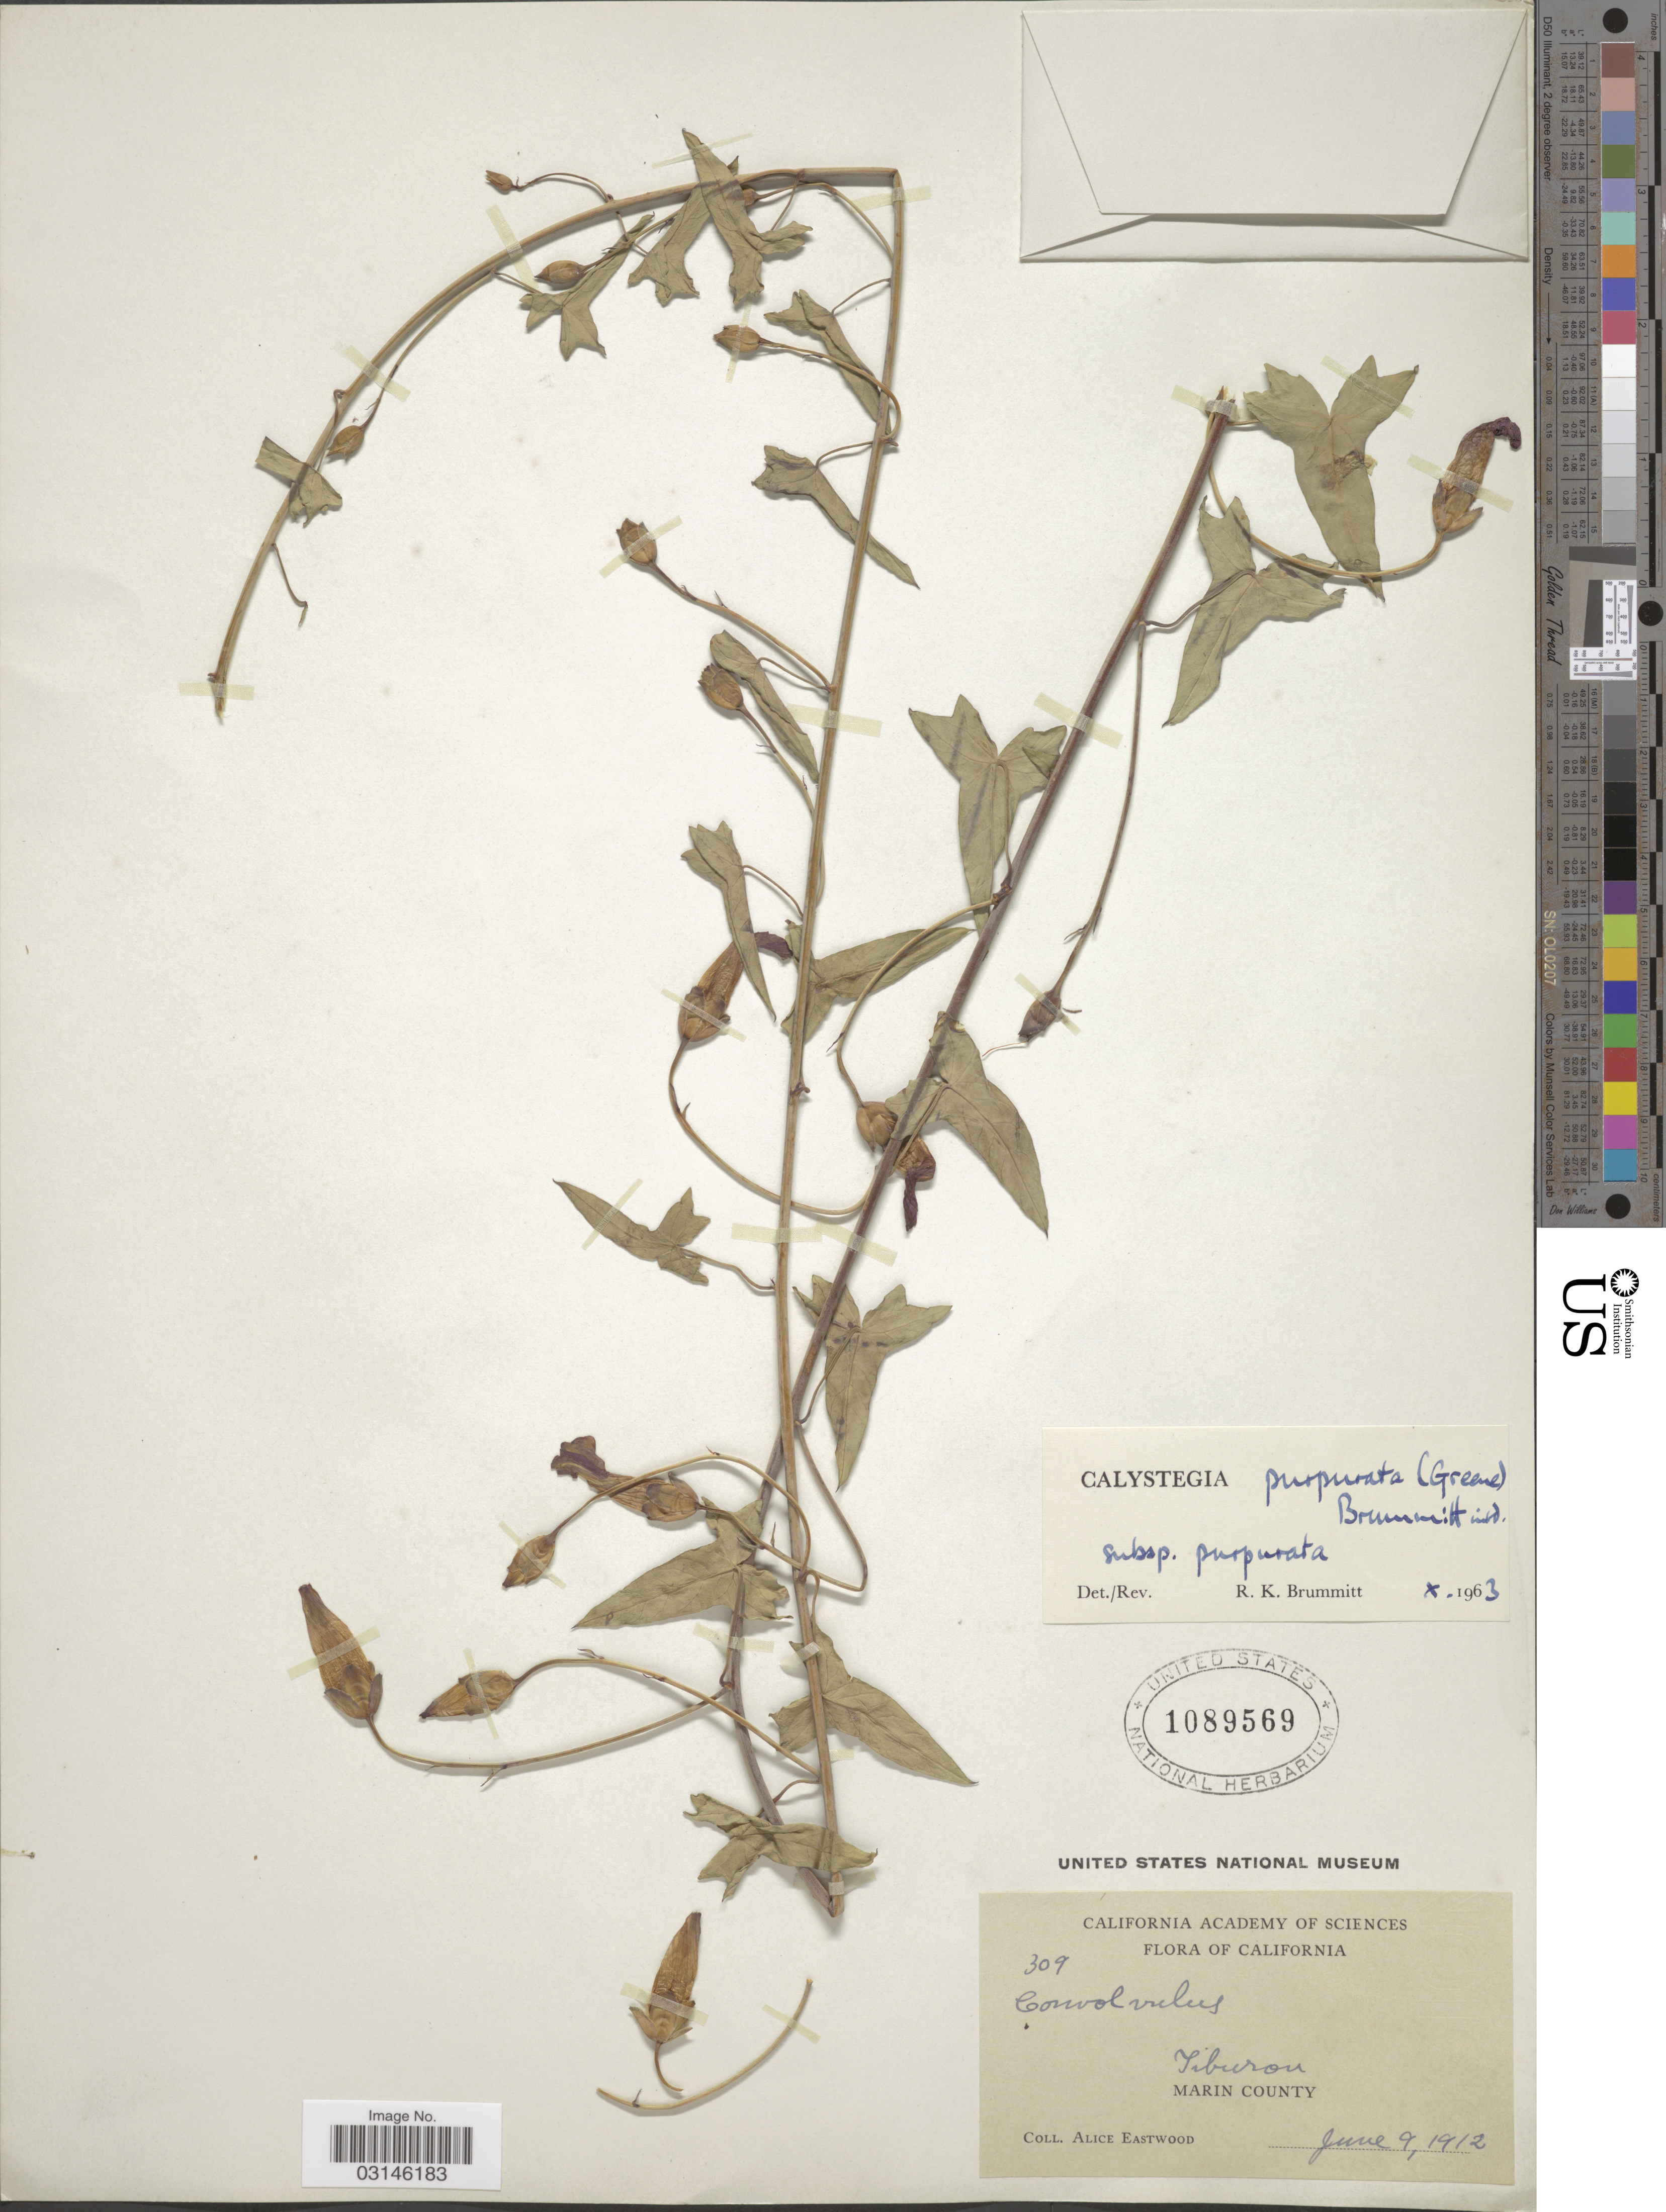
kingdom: Plantae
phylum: Tracheophyta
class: Magnoliopsida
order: Solanales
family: Convolvulaceae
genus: Calystegia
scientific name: Calystegia purpurata subsp. purpurata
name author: (Greene) Brummitt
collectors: A. Eastwood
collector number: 309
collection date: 1912-06-09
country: United States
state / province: California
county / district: Marin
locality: Tiburon, Marin County.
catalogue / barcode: US 1089569